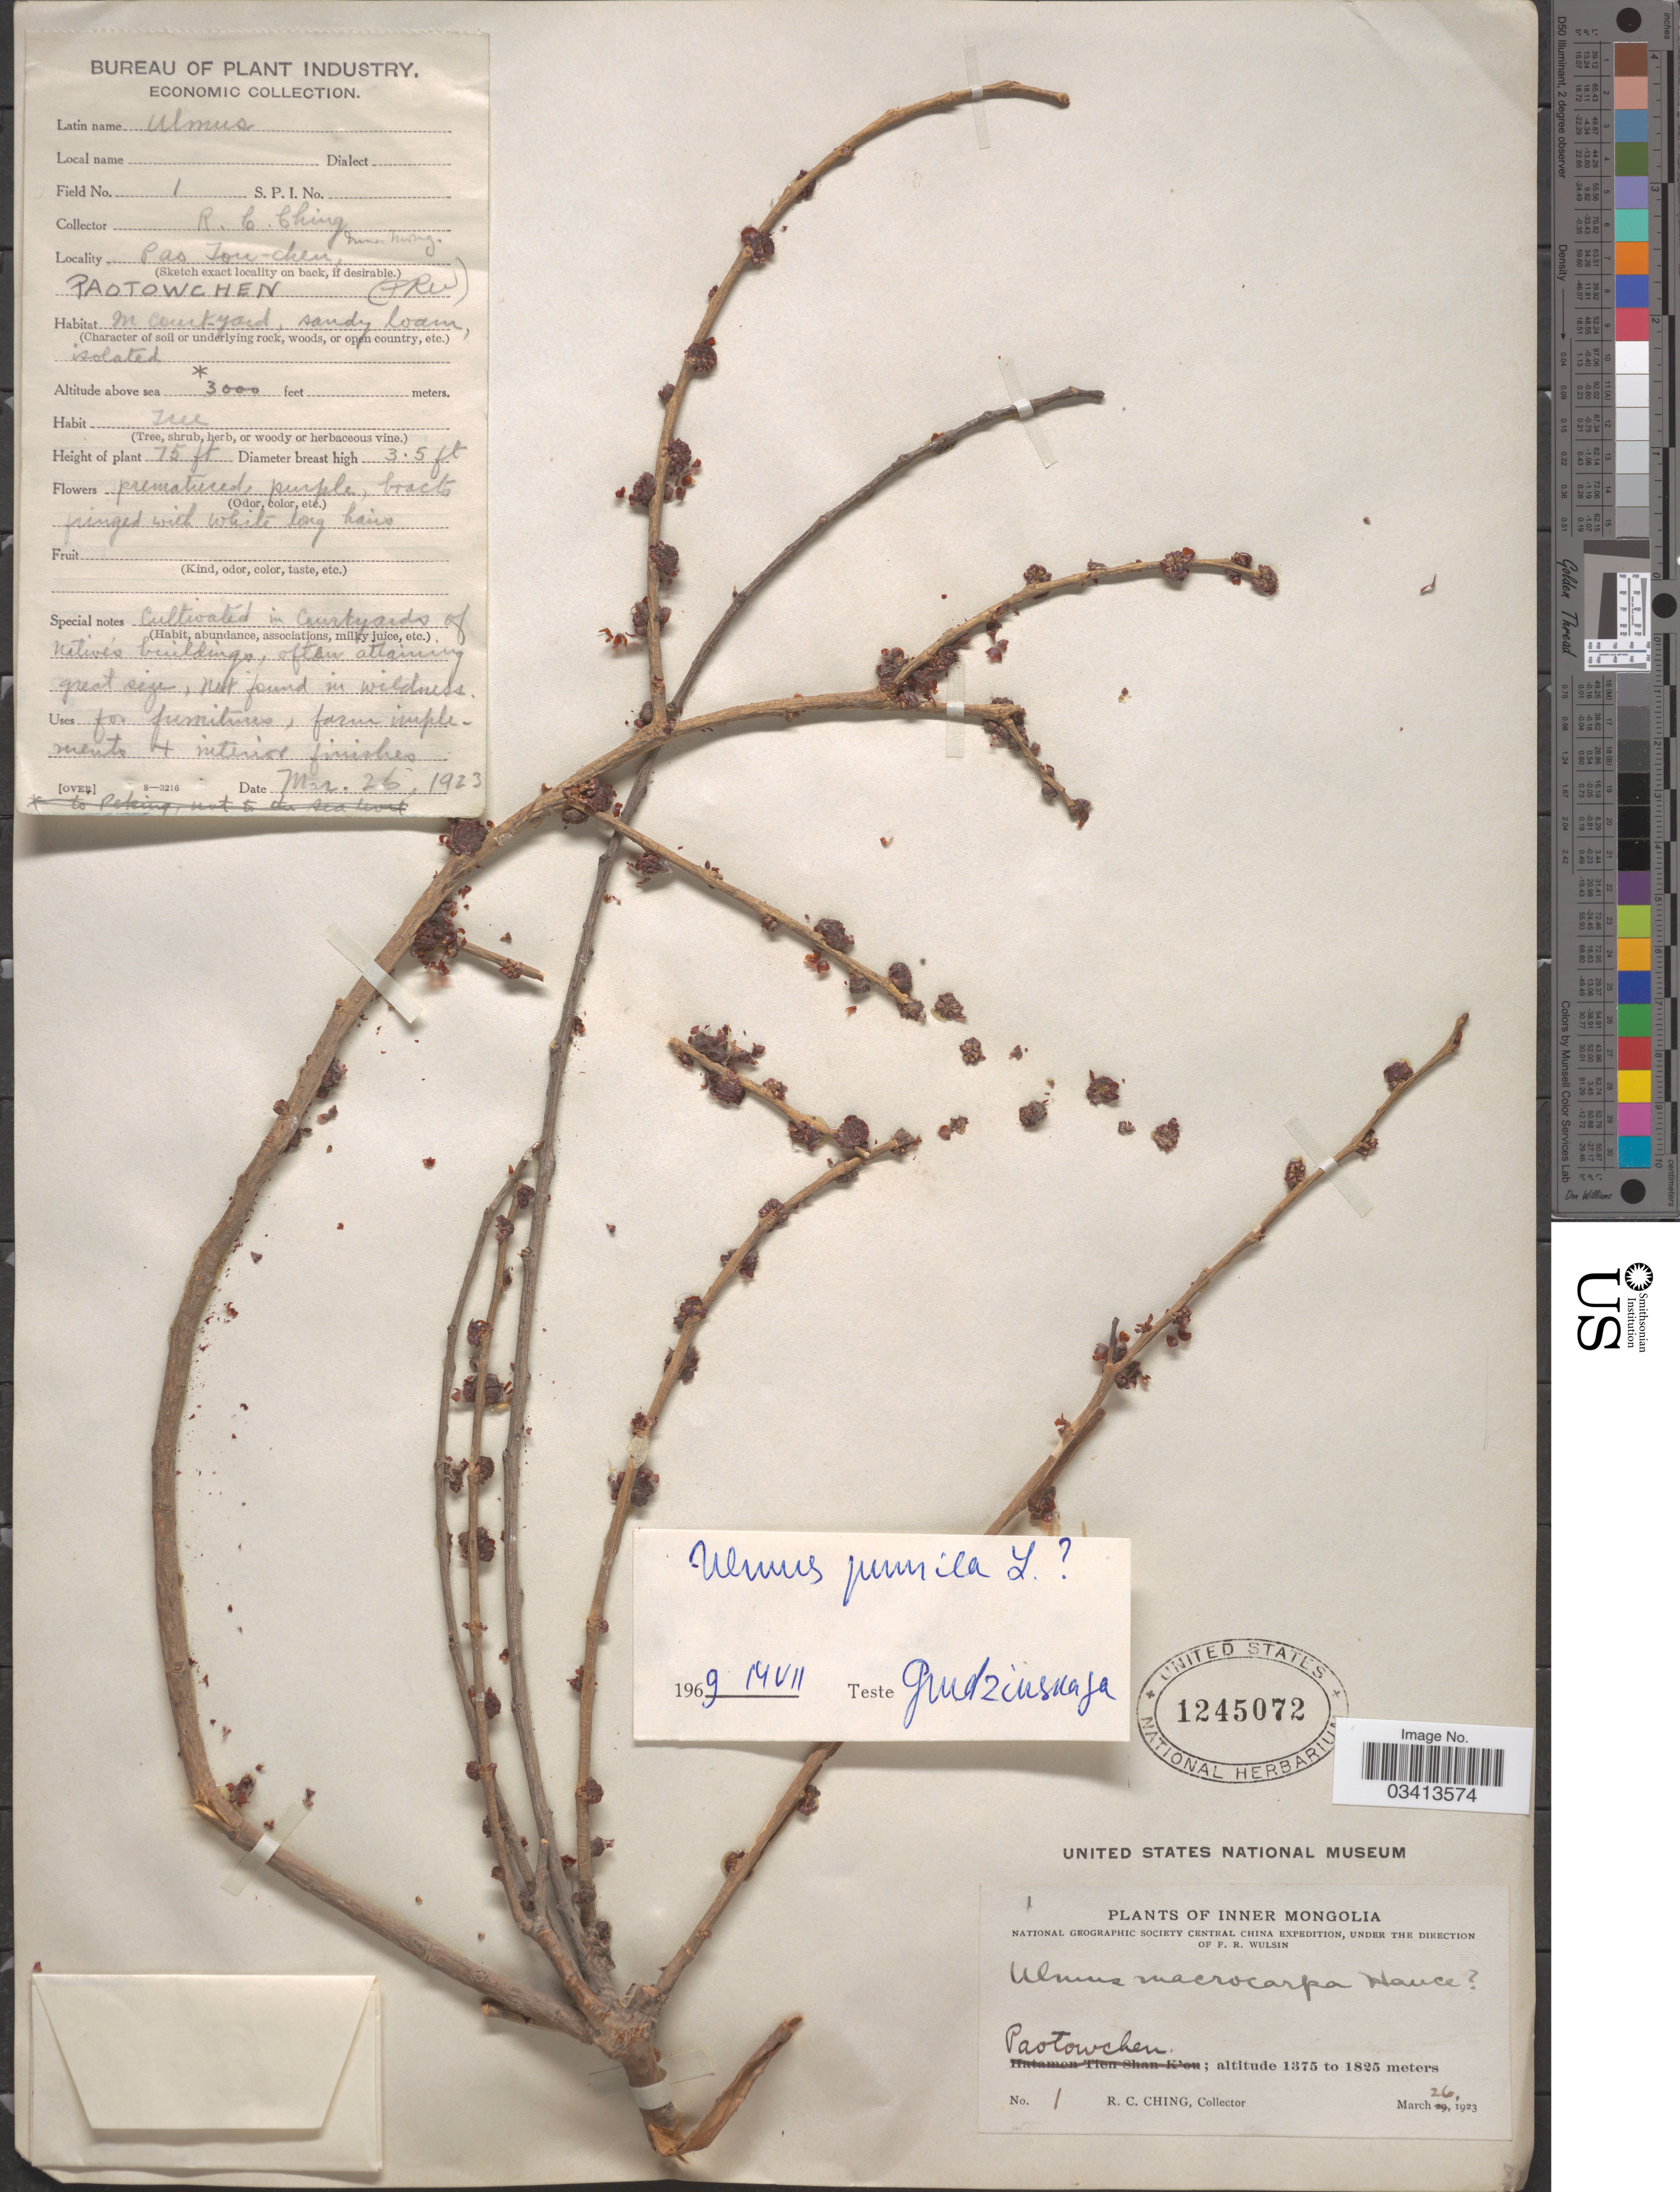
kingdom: Plantae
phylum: Tracheophyta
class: Magnoliopsida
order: Rosales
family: Ulmaceae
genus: Ulmus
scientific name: Ulmus pumila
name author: L.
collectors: R. C. Ching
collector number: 1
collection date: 1923-03-26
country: China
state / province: Nei Monggol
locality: Inner Mongolia. Paotwchen (PRW). Pao Tou-chen.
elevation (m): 914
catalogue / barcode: US 1245072